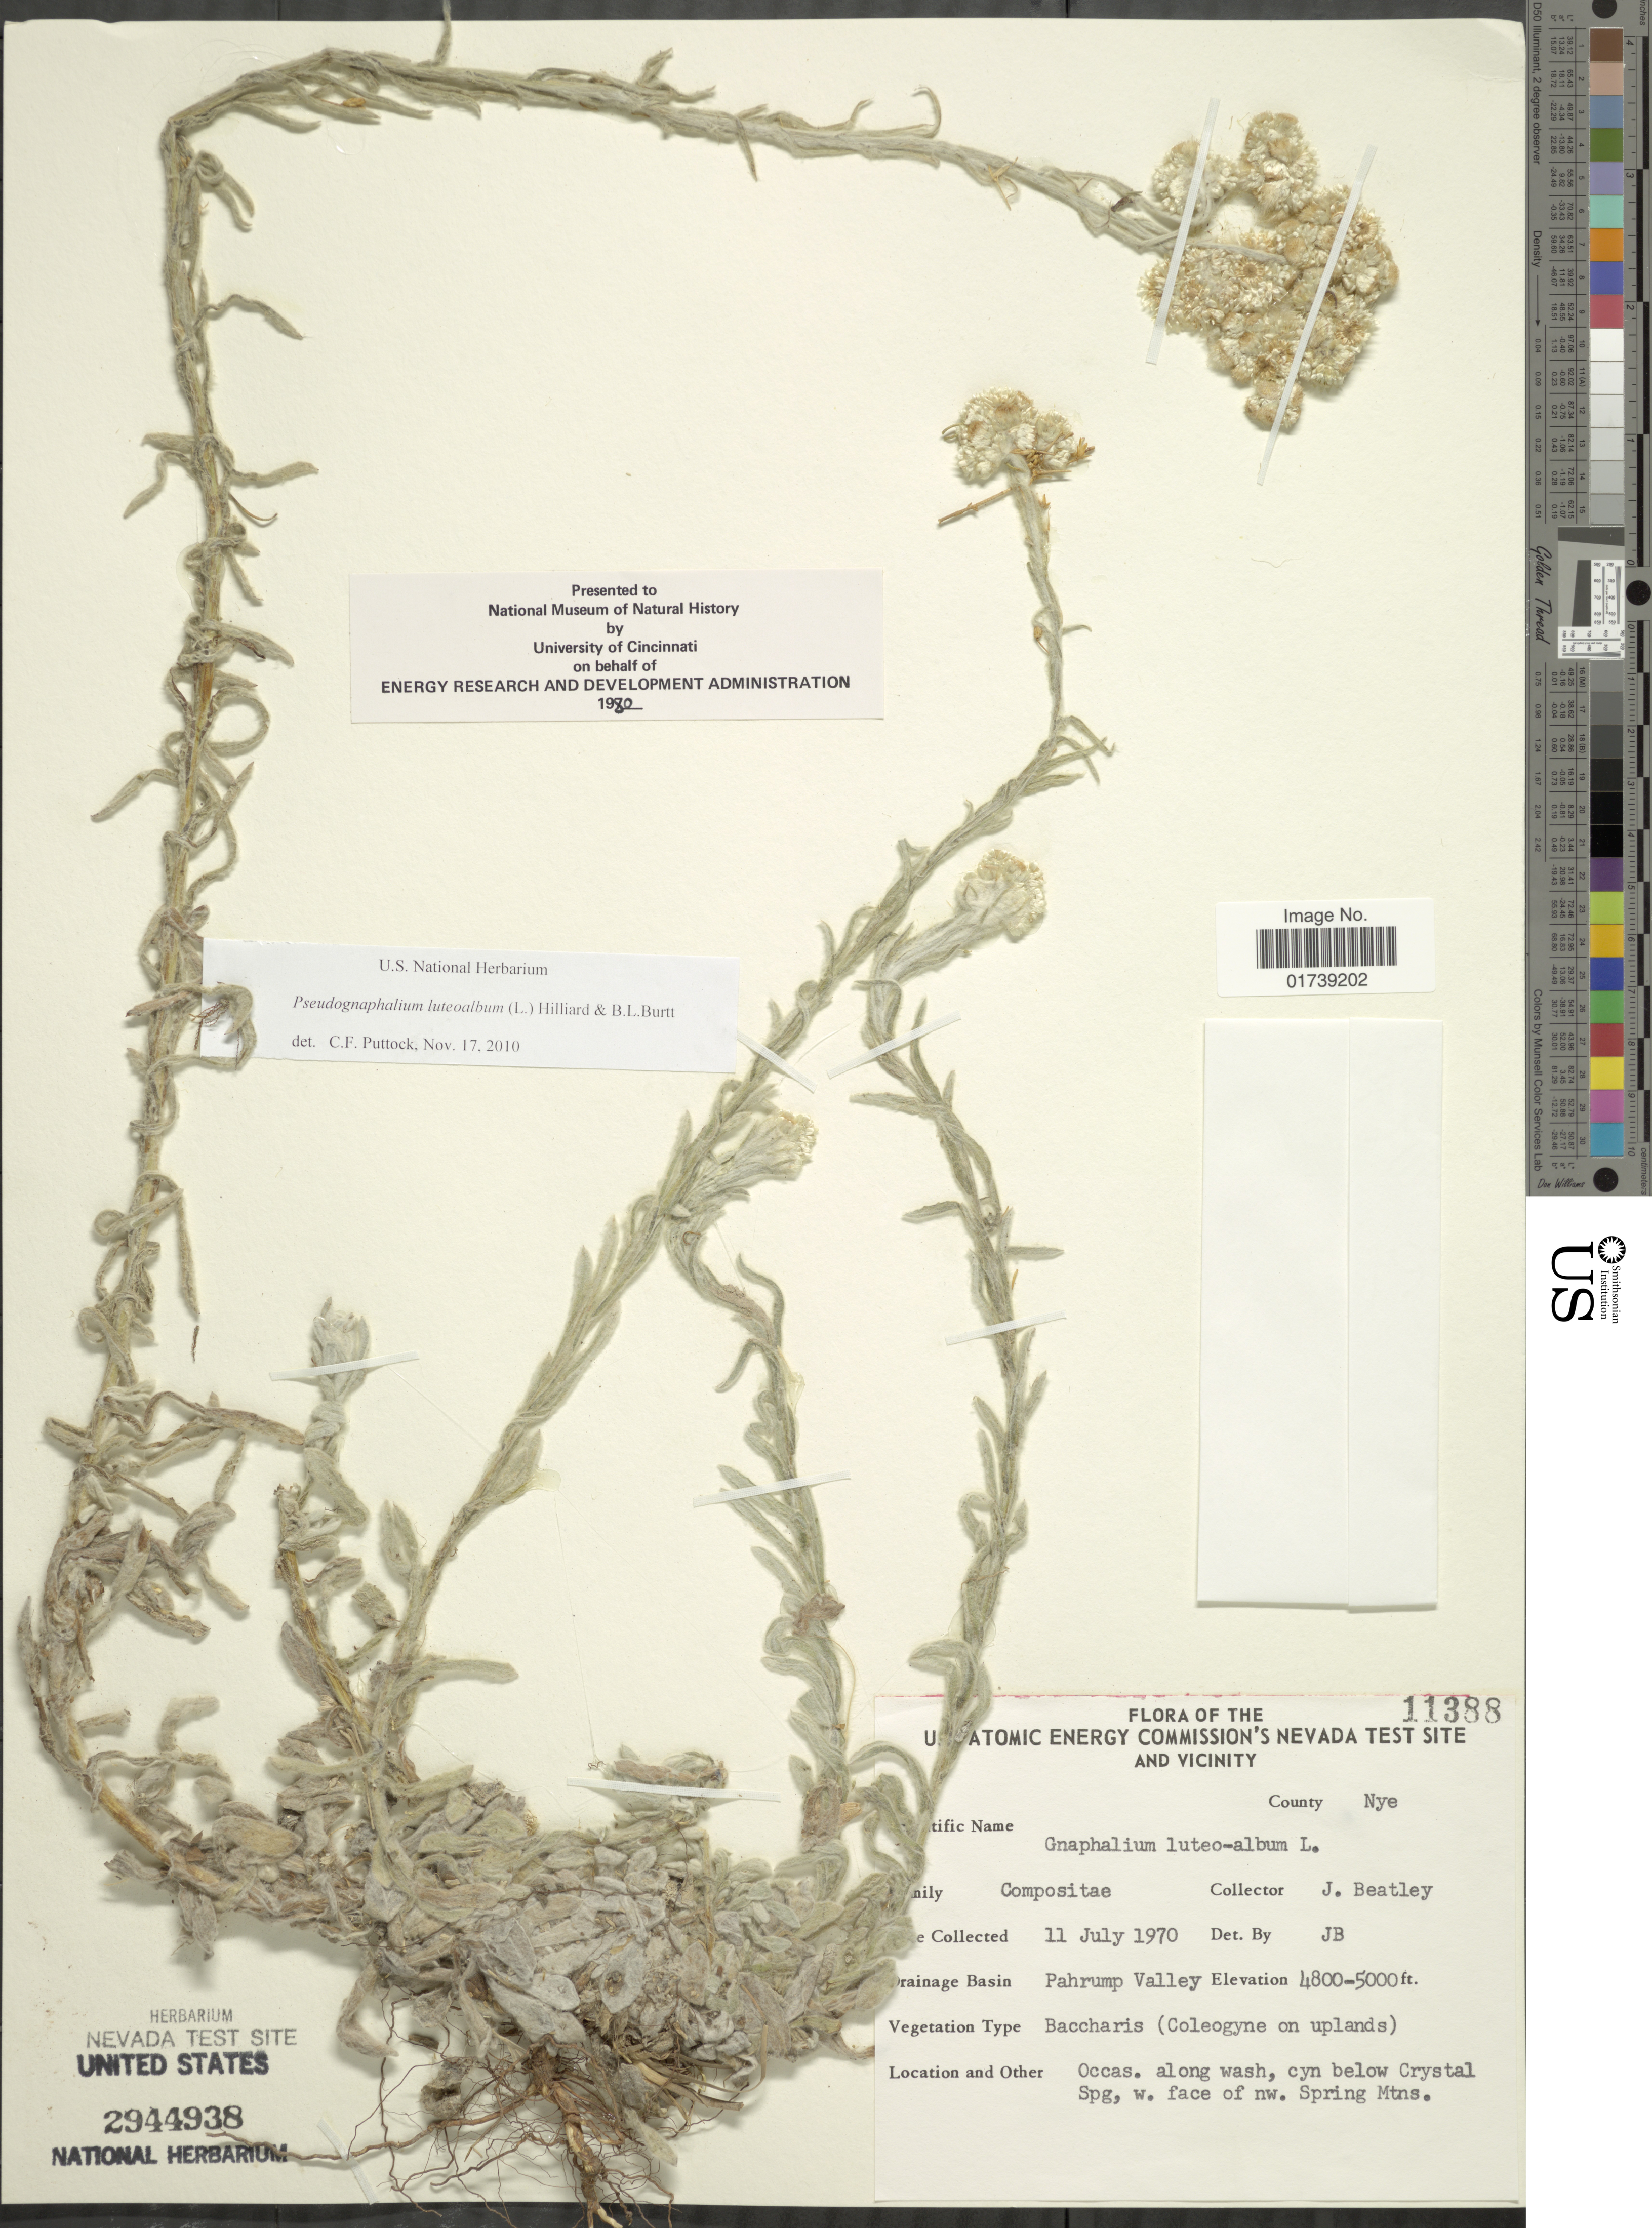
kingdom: Plantae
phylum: Tracheophyta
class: Magnoliopsida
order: Asterales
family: Asteraceae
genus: Pseudognaphalium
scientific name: Pseudognaphalium luteoalbum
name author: (L.) Hilliard & B.L. Burtt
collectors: J. C. Beatley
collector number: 11388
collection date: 1970-07-11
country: United States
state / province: Nevada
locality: Nevada test site and vicinity, Pahrump Valley, cyn below Crystal Spg, w. face of nw. Spring Mtns.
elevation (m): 1463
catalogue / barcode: US 2944938